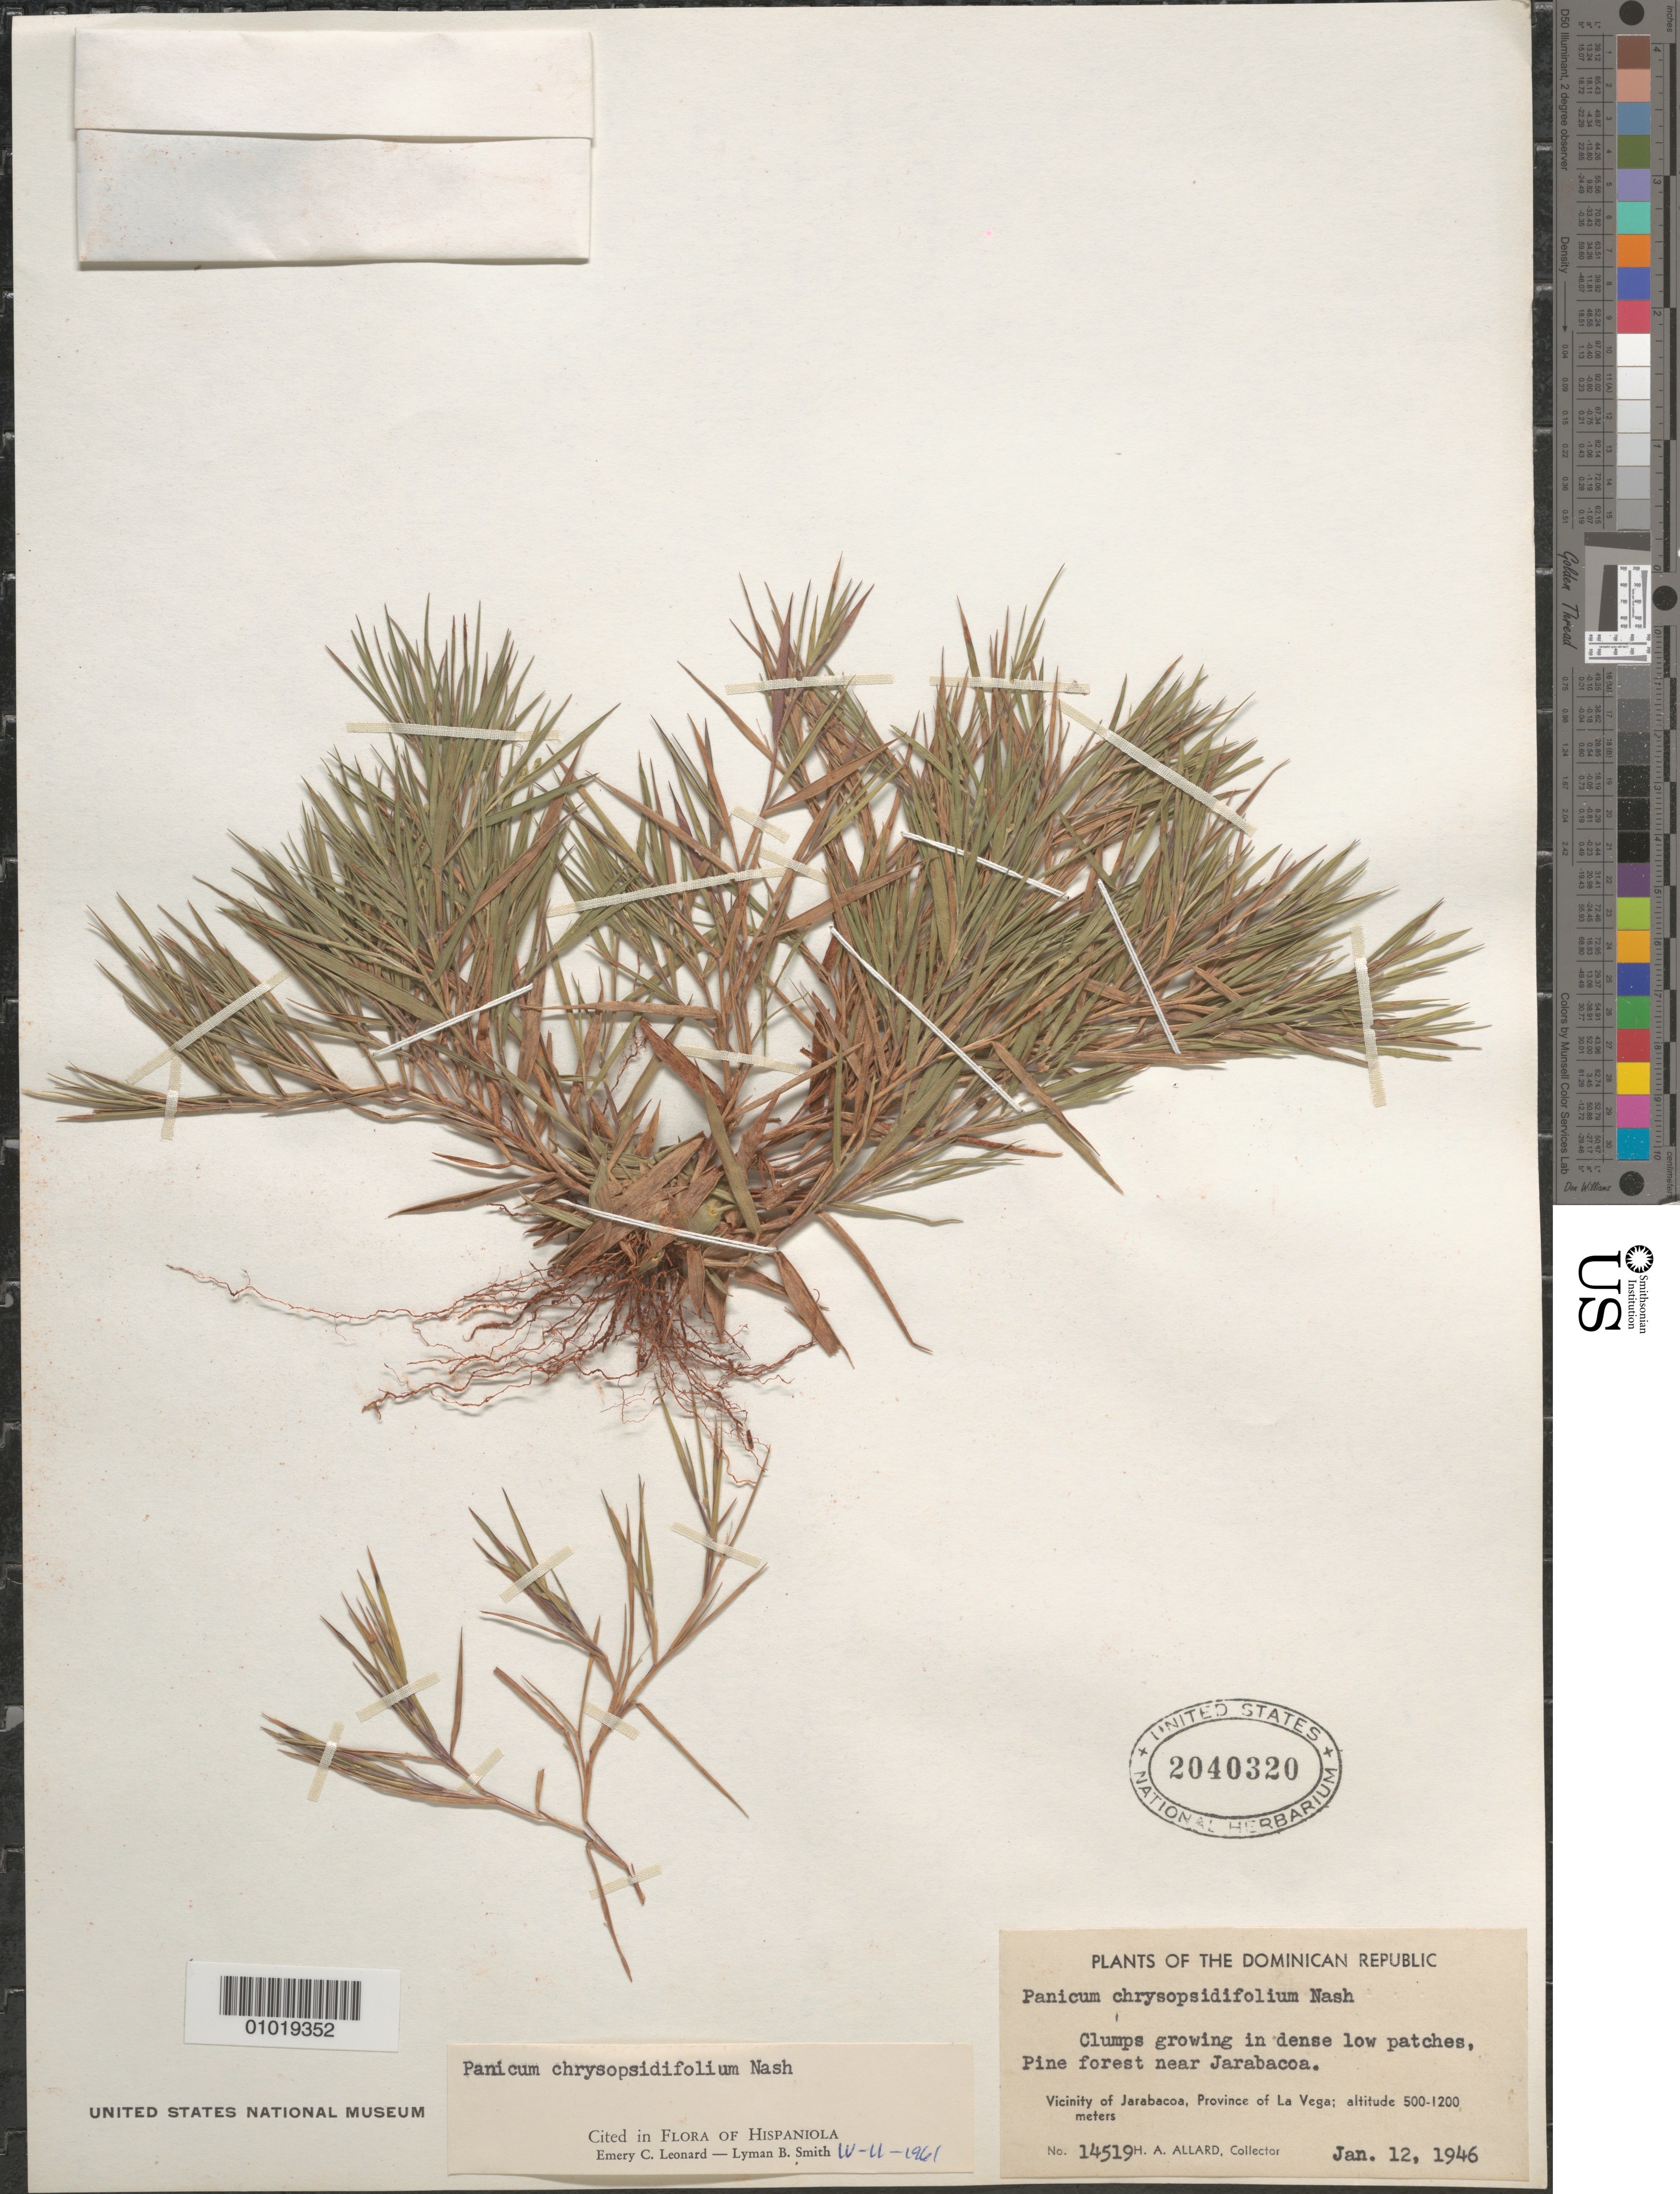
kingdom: Plantae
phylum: Tracheophyta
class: Liliopsida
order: Poales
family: Poaceae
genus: Panicum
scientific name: Panicum chrysopsidifolium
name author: Nash ex Small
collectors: H. A. Allard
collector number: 14519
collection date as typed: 12 Jan 1946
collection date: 1946-01-12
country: Dominican Republic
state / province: La Vega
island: Hispaniola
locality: Pine forest in the vic. of Jarabacoa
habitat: in pine forest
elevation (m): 500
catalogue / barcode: US 2040320